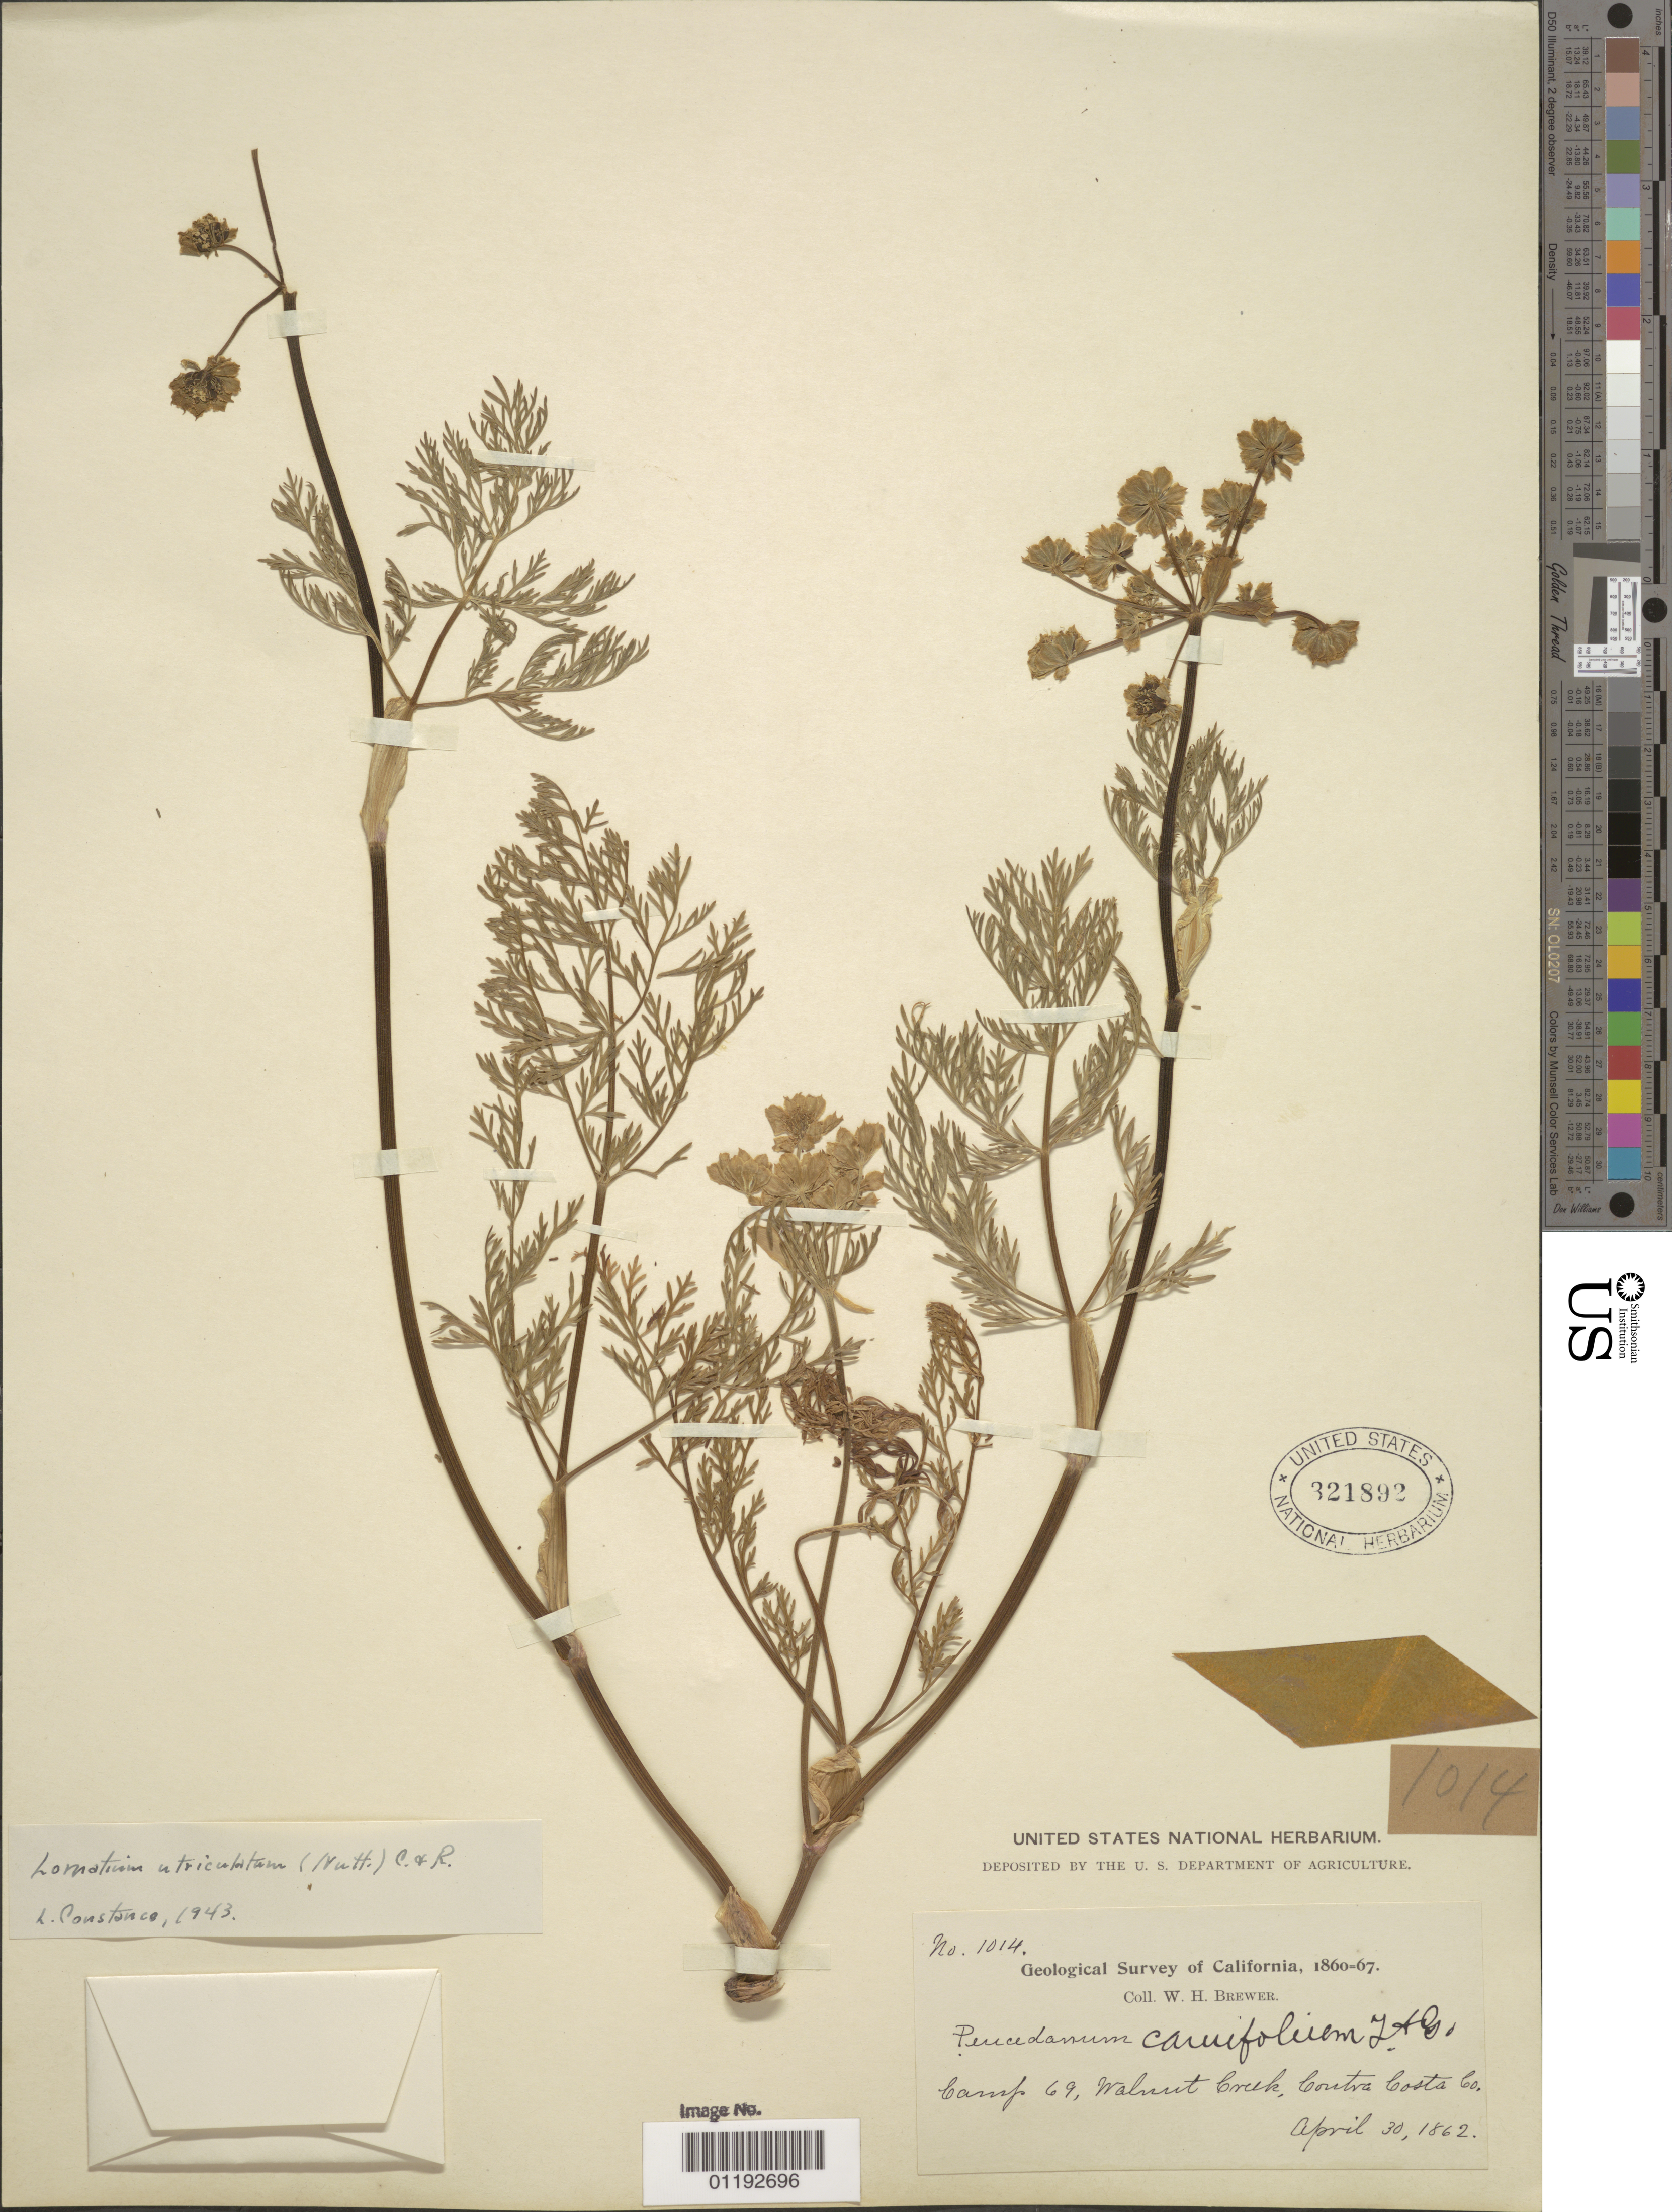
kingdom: Plantae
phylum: Tracheophyta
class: Magnoliopsida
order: Apiales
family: Apiaceae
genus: Lomatium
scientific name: Lomatium utriculatum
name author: (Nutt. ex Torr. & A. Gray) J.M. Coult. & Rose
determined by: Constance, L., (UC), University of California Berkeley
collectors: W. H. Brewer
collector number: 1014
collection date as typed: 30 Apr 1862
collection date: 1862-04-30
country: United States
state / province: California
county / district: Contra Costa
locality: Near camp 69, Walnut Creek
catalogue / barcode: US 321892